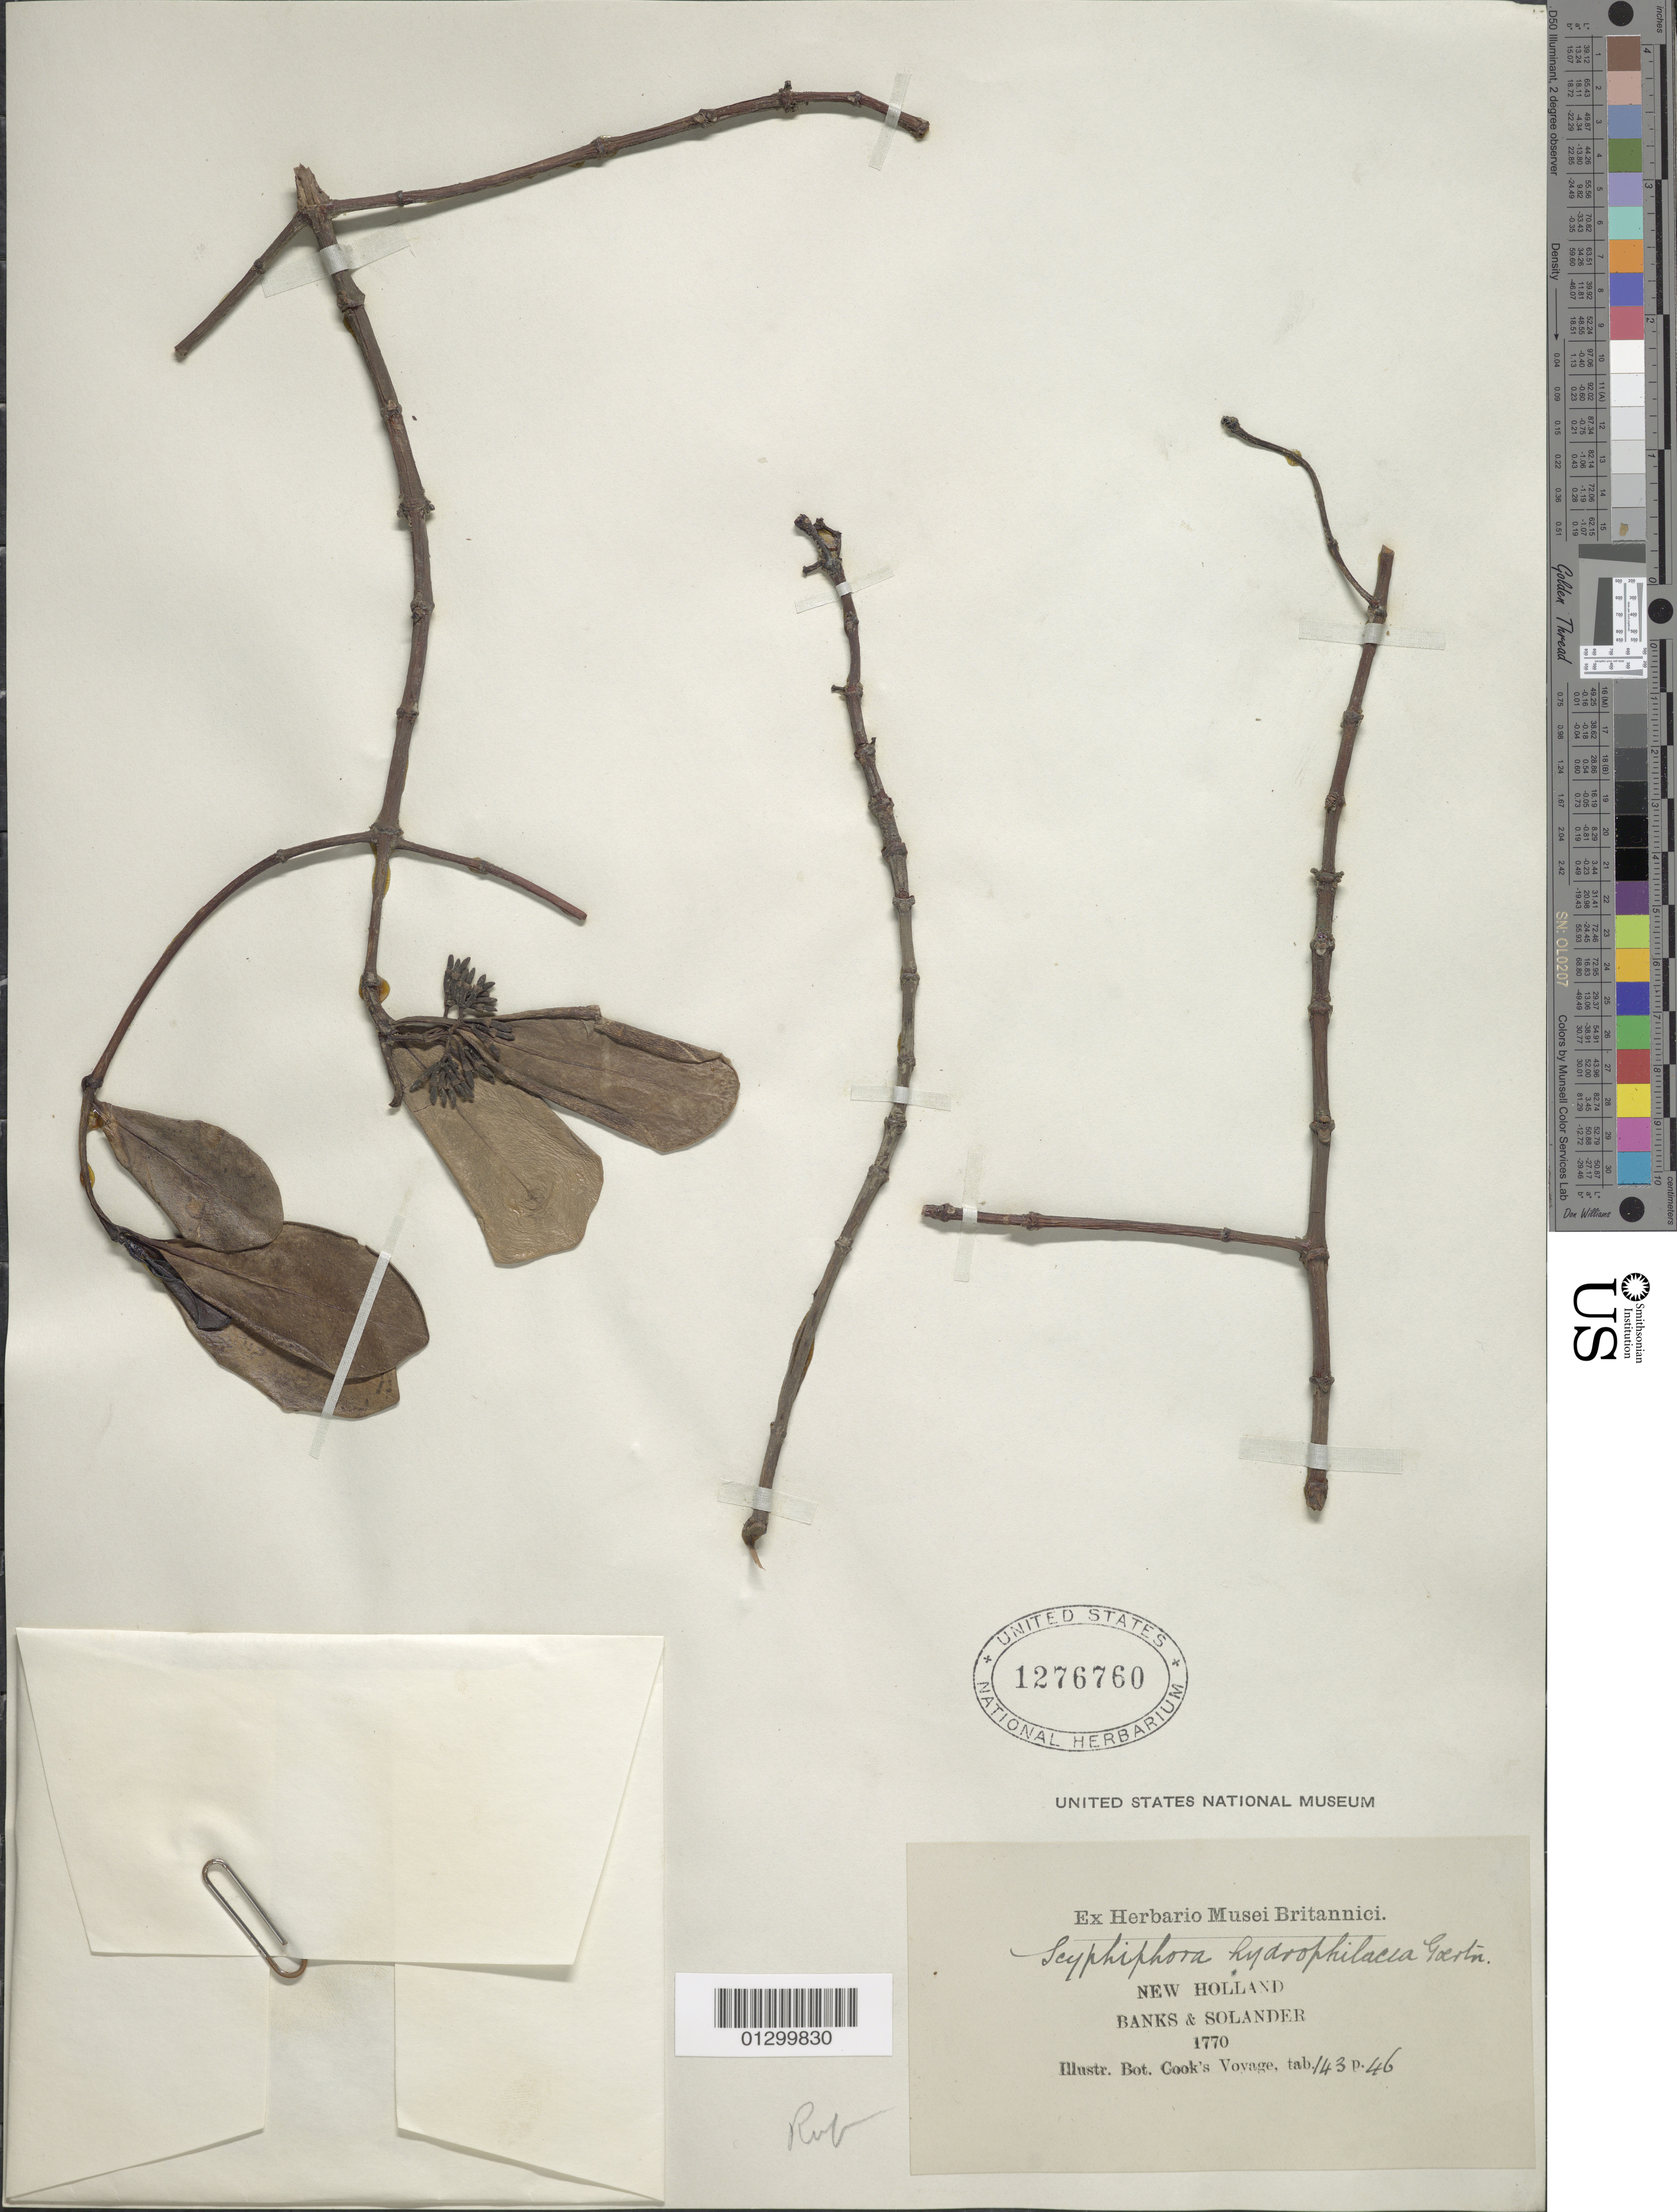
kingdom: Plantae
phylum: Tracheophyta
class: Magnoliopsida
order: Gentianales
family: Rubiaceae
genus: Scyphiphora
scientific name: Scyphiphora hydrophyllacea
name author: Gaertn.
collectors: J. Banks & D. C. Solander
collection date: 1770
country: Australia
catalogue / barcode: US 1276760